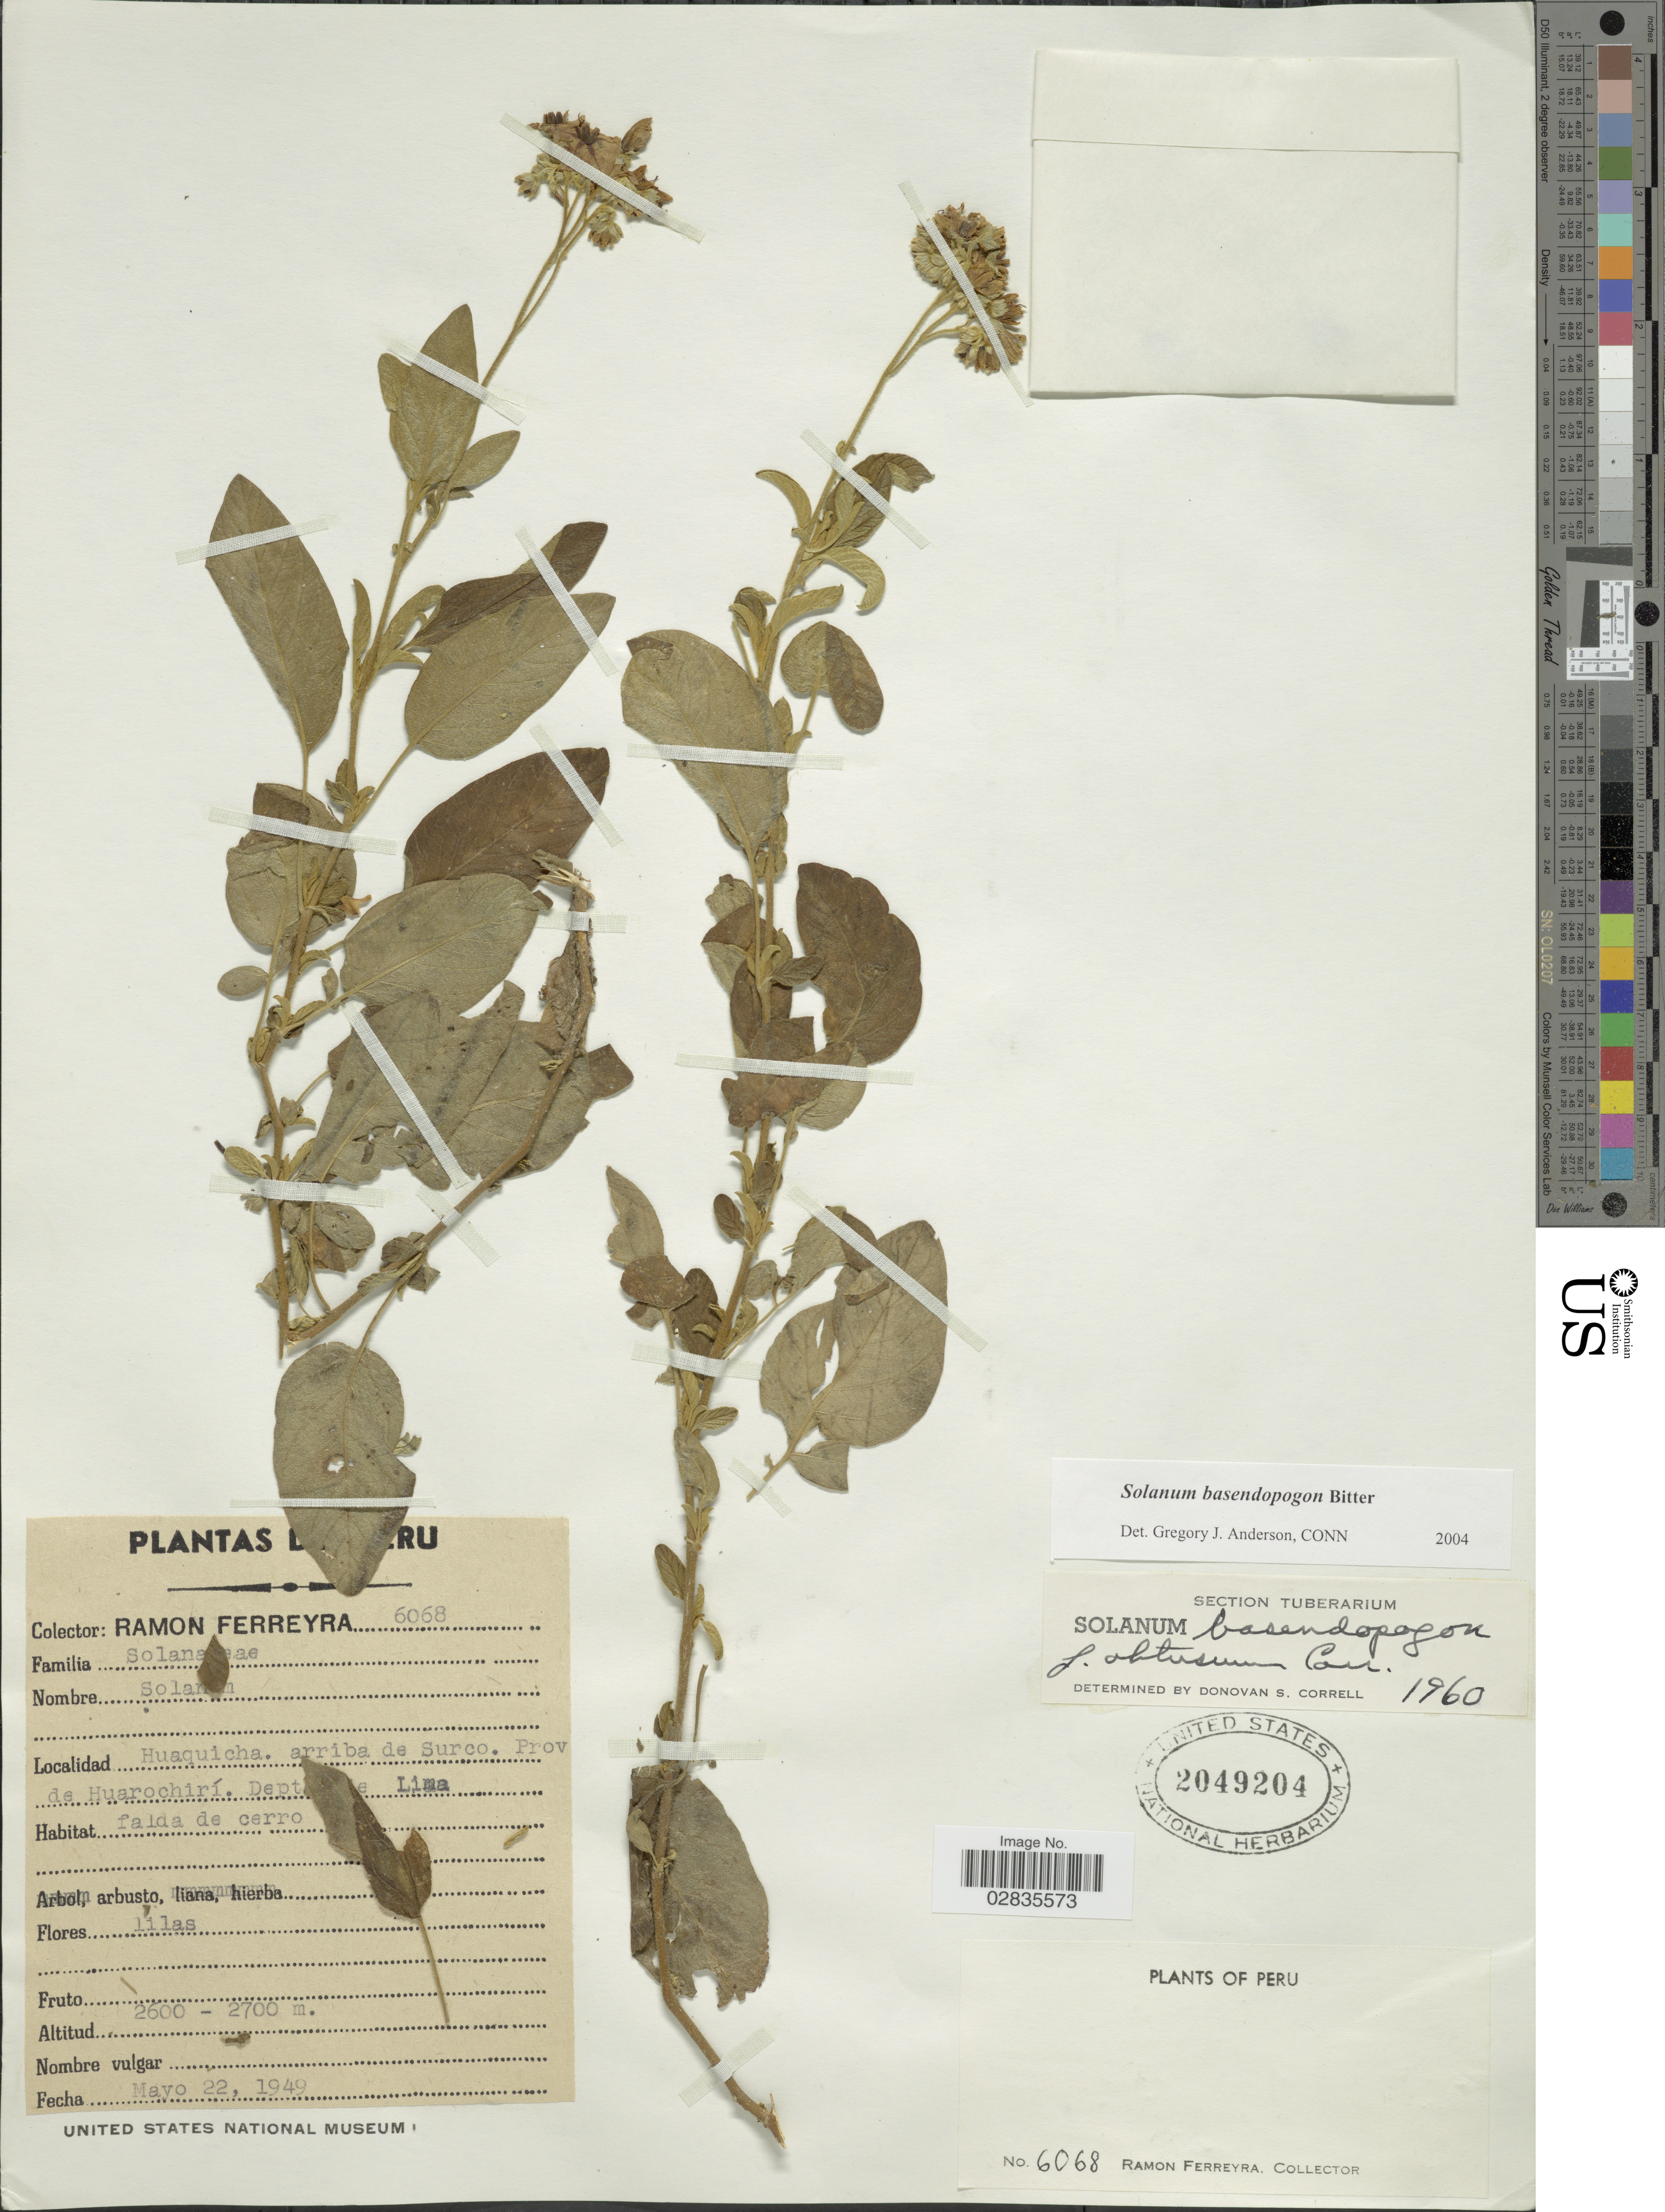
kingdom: Plantae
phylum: Tracheophyta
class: Magnoliopsida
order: Solanales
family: Solanaceae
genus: Solanum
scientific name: Solanum basendopogon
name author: Bitter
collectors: R. A. Ferreyra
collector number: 6068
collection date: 1949-05-22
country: Peru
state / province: Lima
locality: Huaquicha, arriba de Surco, Prov. de Huarochirí.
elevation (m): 2600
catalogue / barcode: US 2049204